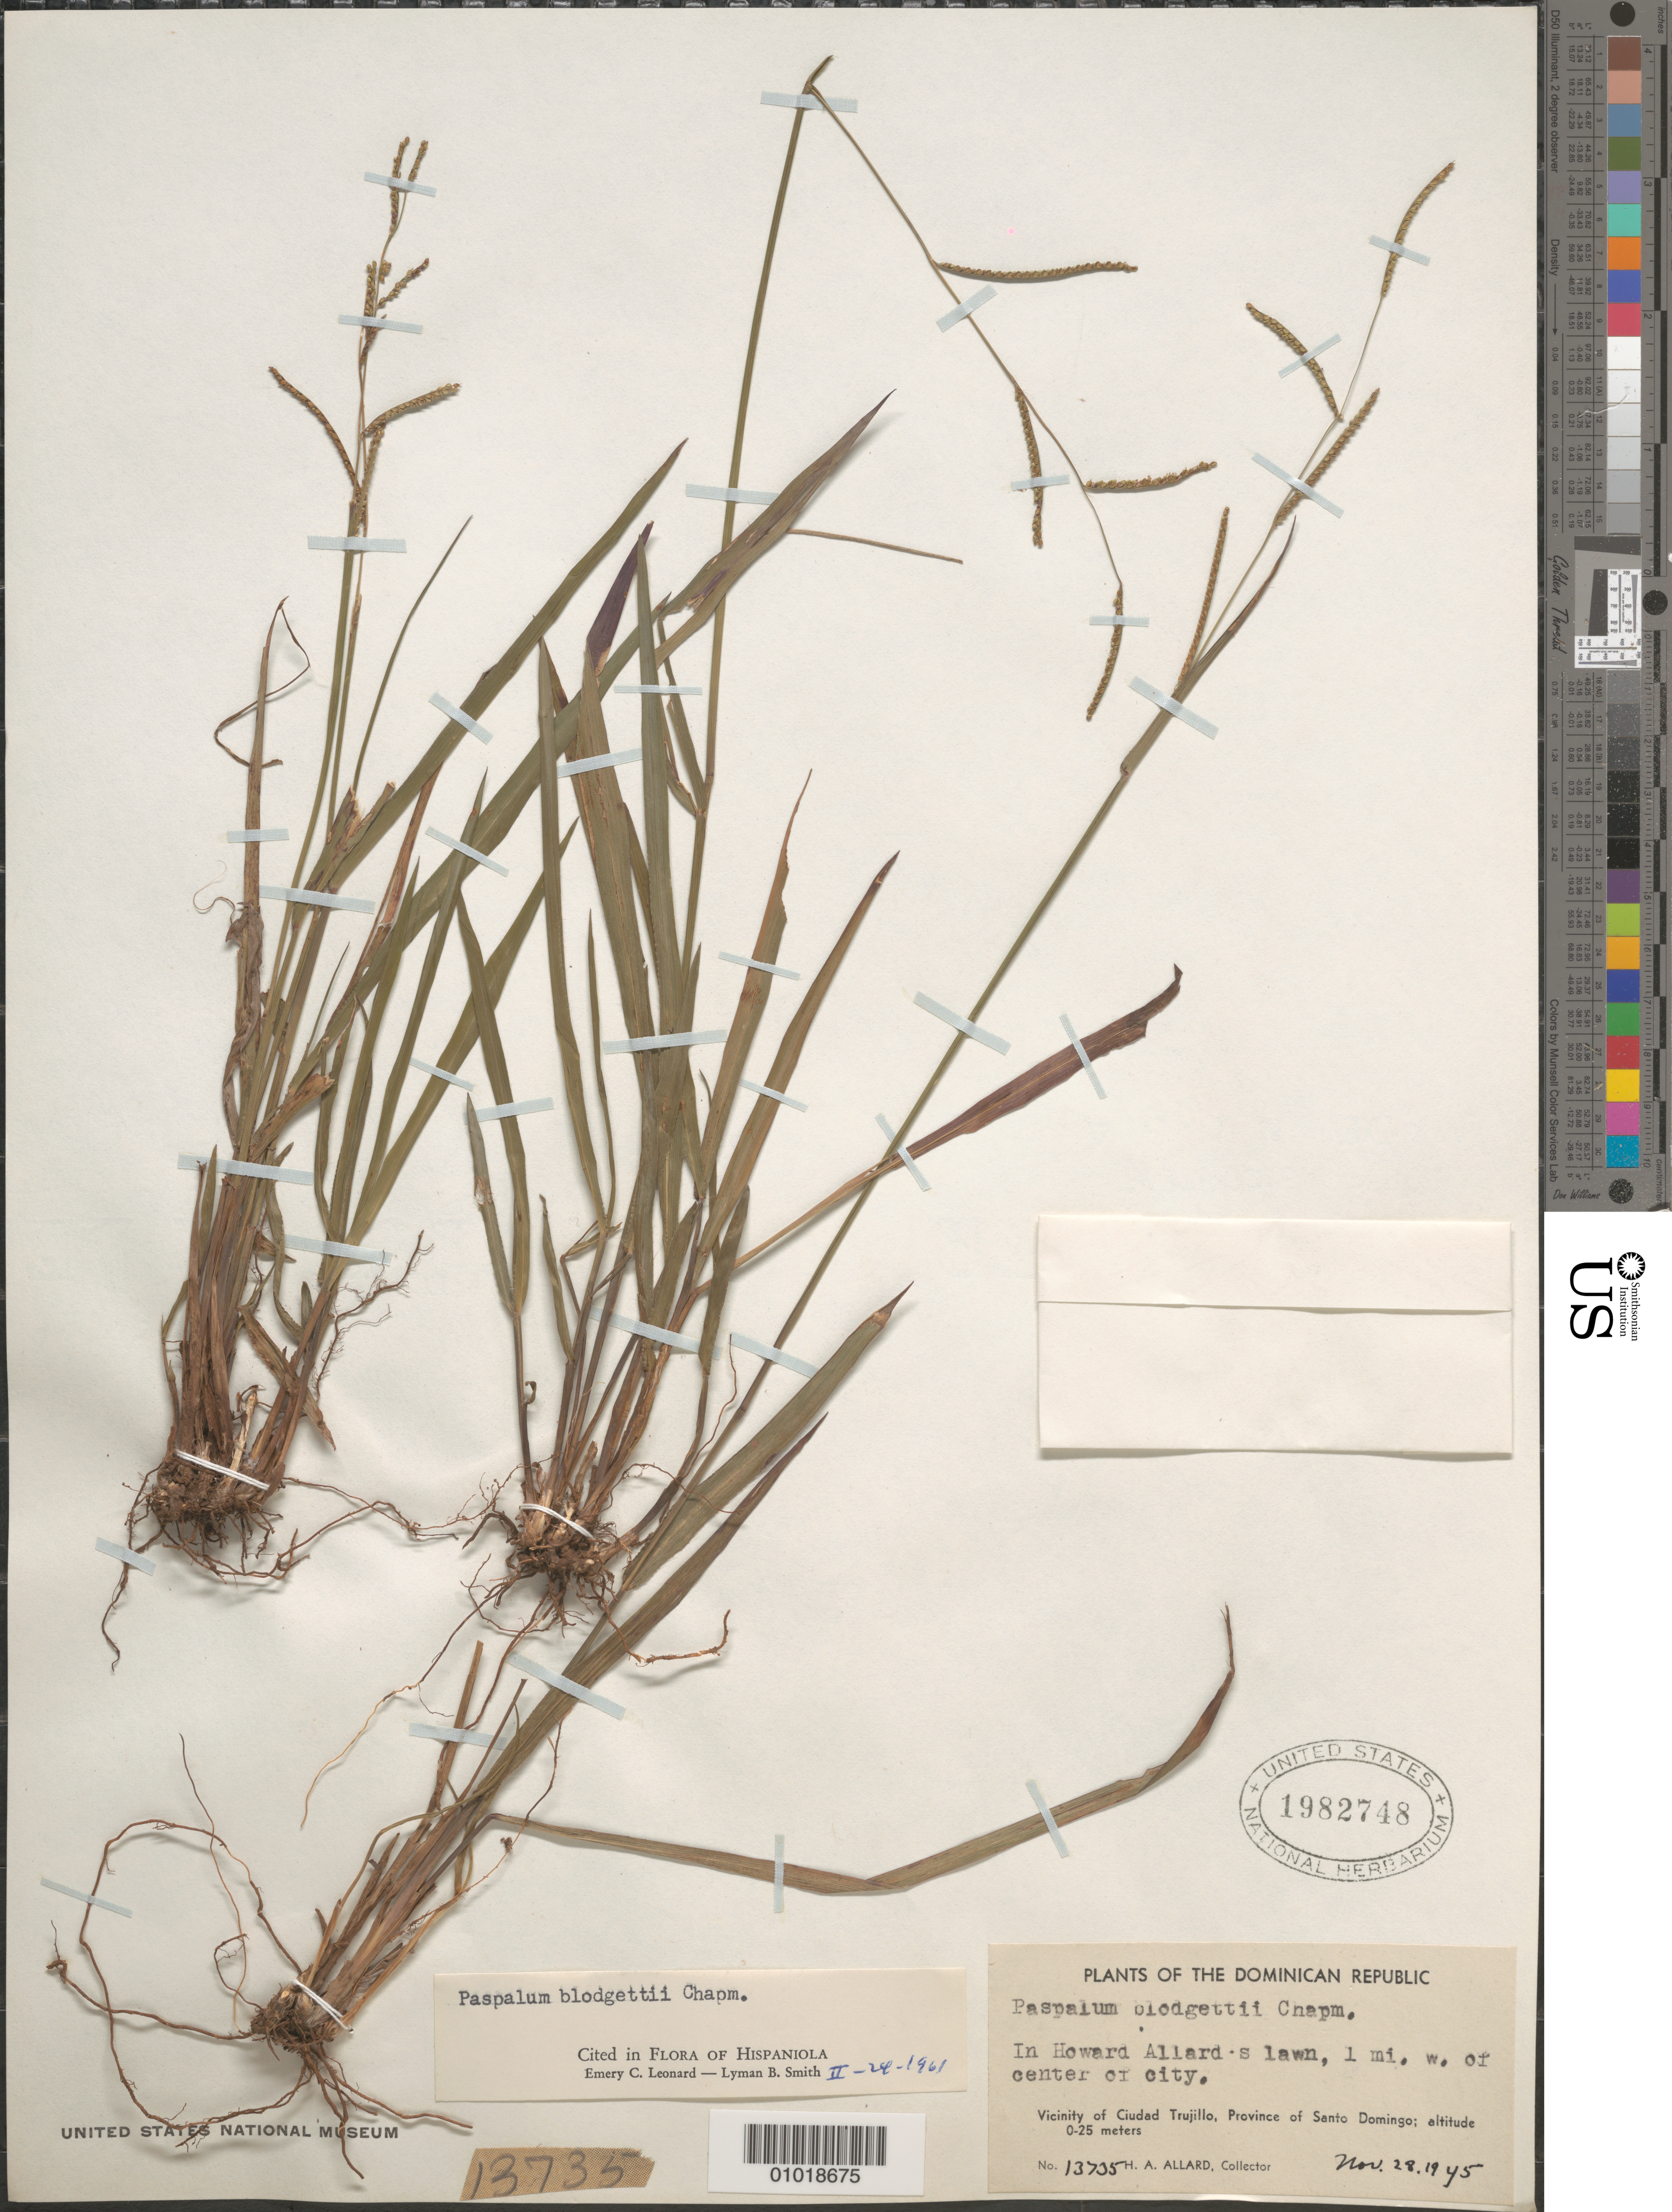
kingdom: Plantae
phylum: Tracheophyta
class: Liliopsida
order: Poales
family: Poaceae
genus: Paspalum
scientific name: Paspalum blodgettii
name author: Chapm.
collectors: H. A. Allard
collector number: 13735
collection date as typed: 28 Nov 1945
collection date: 1945-11-28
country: Dominican Republic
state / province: Distrito Nacional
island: Hispaniola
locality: In center of Howard Allard's lawn 1 mi W of center of city; Vic. of Ciudad Trujillo, Prov. Santo Domingo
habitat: in lawn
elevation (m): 0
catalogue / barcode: US 1982748